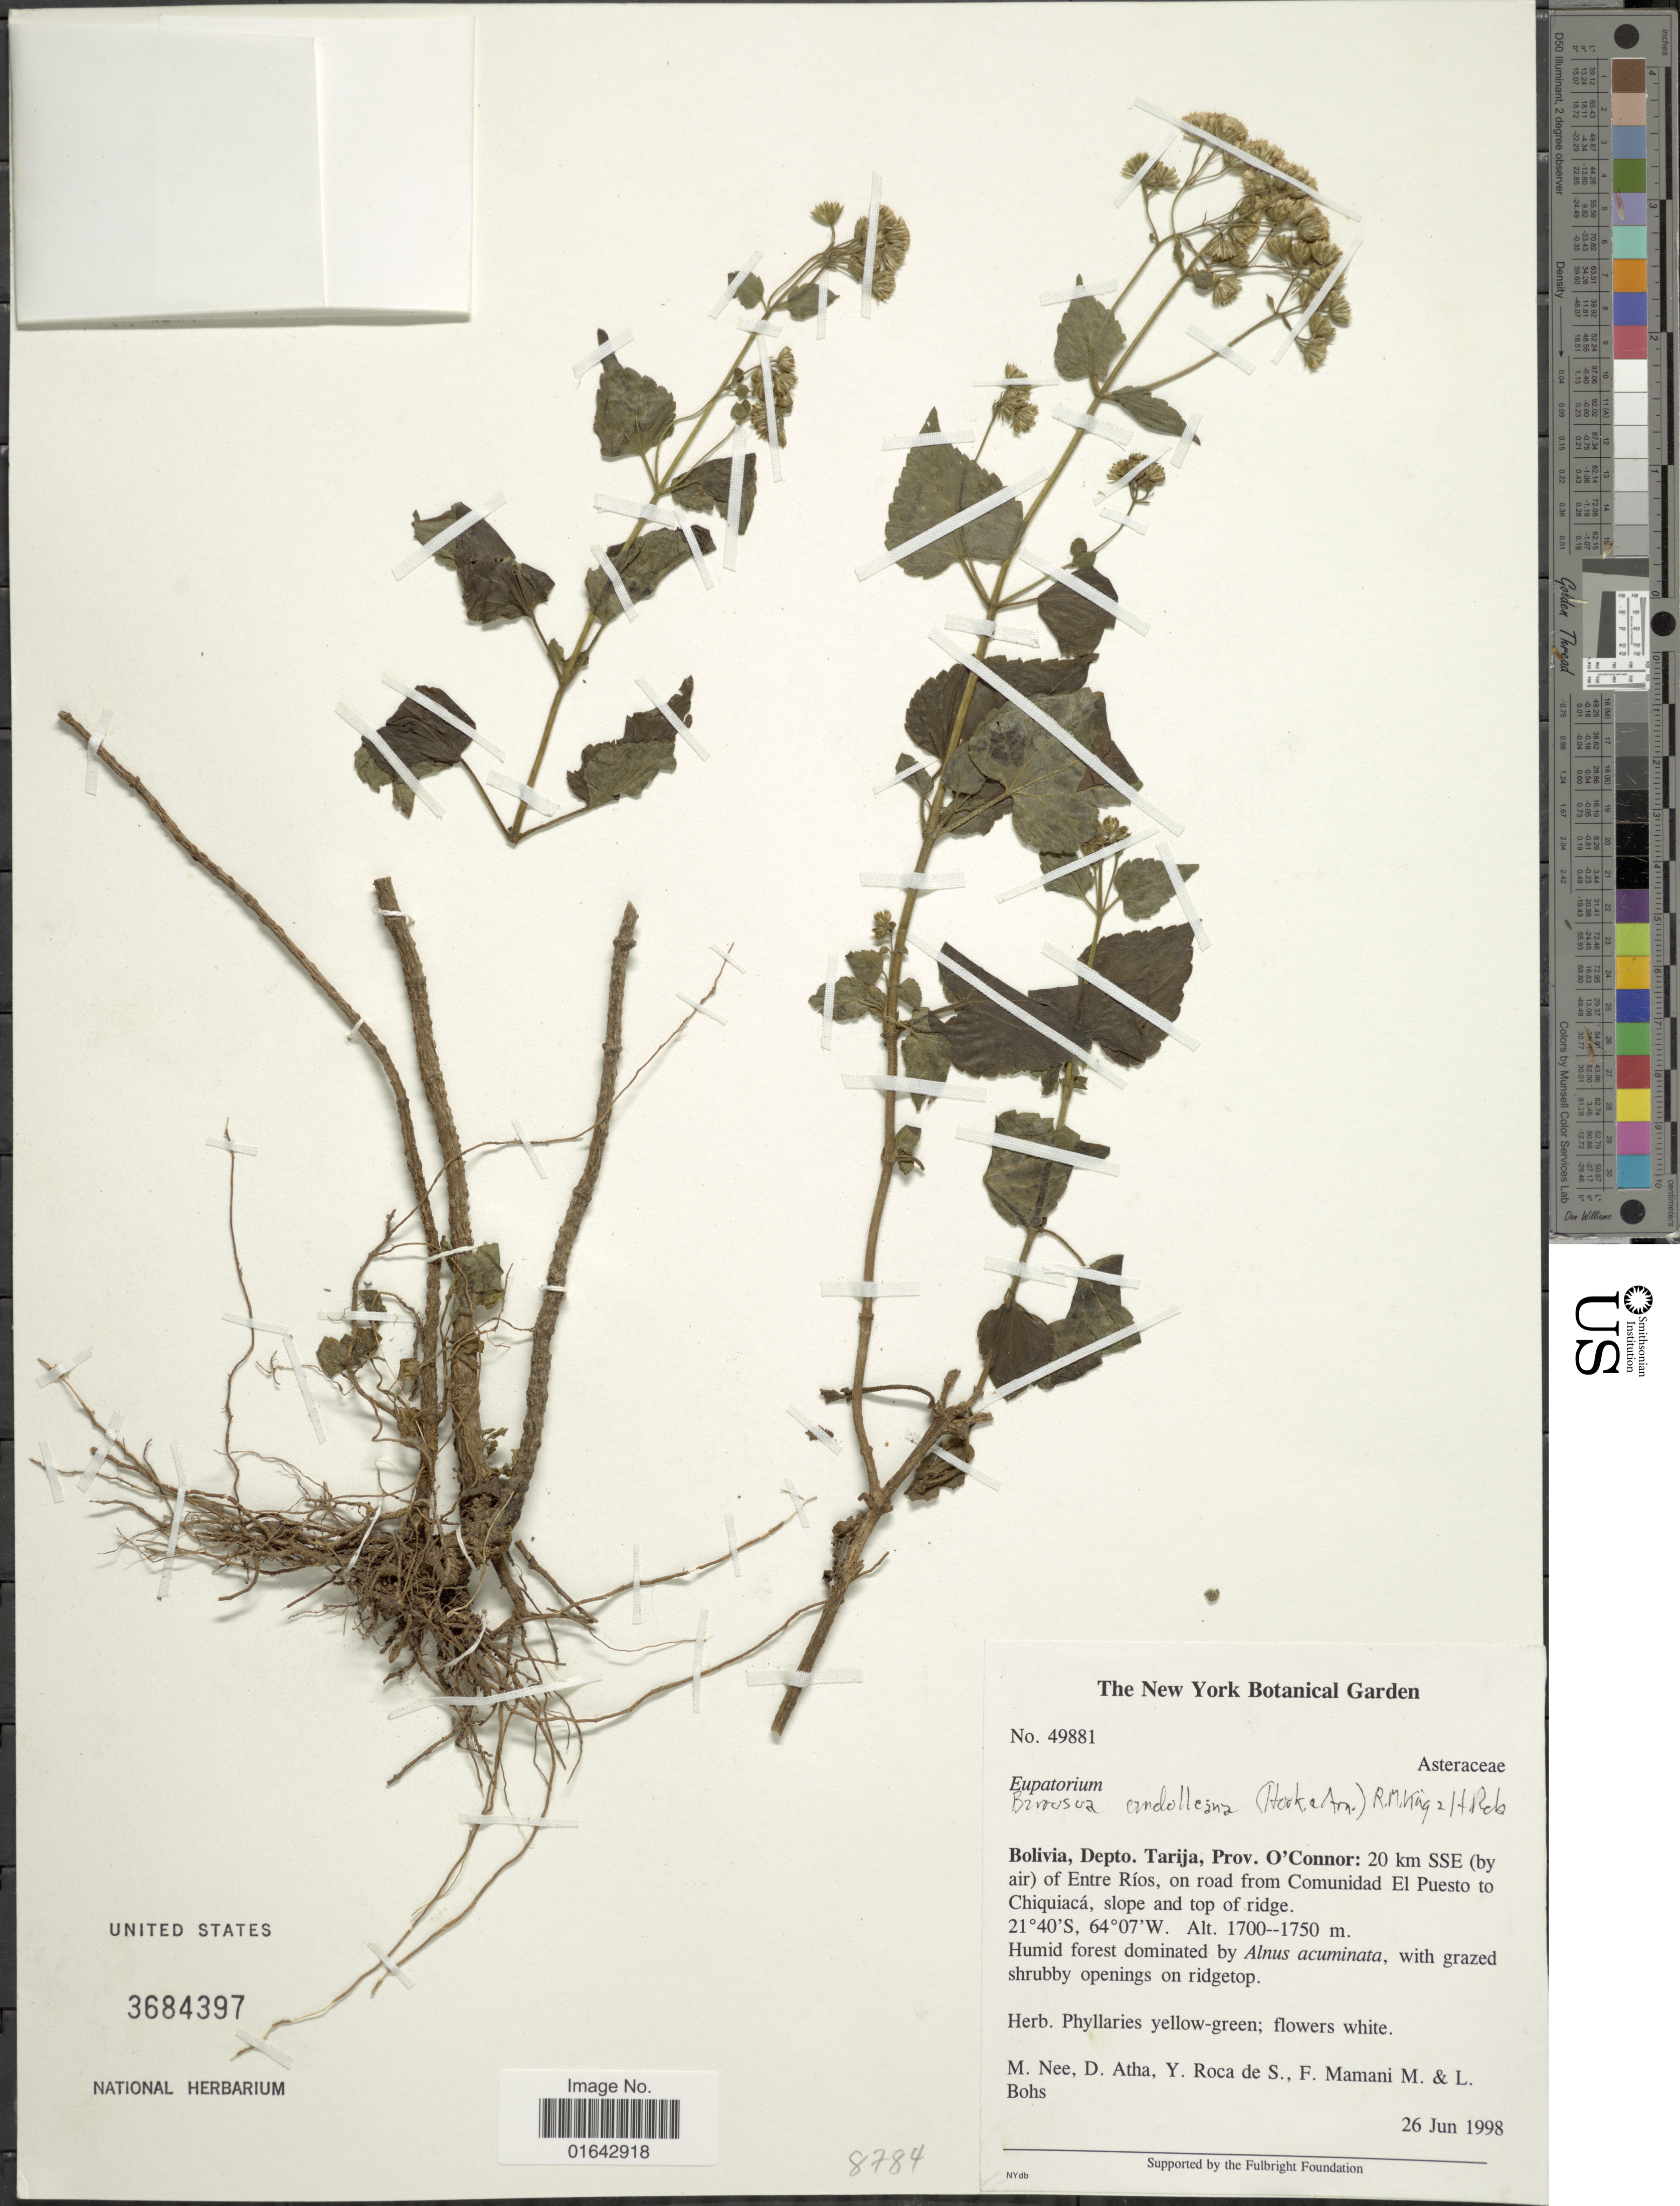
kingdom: Plantae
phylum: Tracheophyta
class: Magnoliopsida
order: Asterales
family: Asteraceae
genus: Barrosoa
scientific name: Barrosoa candolleana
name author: (Hook. & Arn.) R.M. King & H. Rob.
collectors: M. Nee, D. Atha, Y. Roca de S., F. Mamani & L. A. Bohs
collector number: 49881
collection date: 1998-06-26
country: Bolivia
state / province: Tarija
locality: Bolivia, Depto. Tarija, Prov. O'Connor: 20 km SSE (by air) of Entre Ríos, on road from Comunidad El Puesto to Chiquiacá, slope and top of ridge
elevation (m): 1700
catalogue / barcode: US 3684397